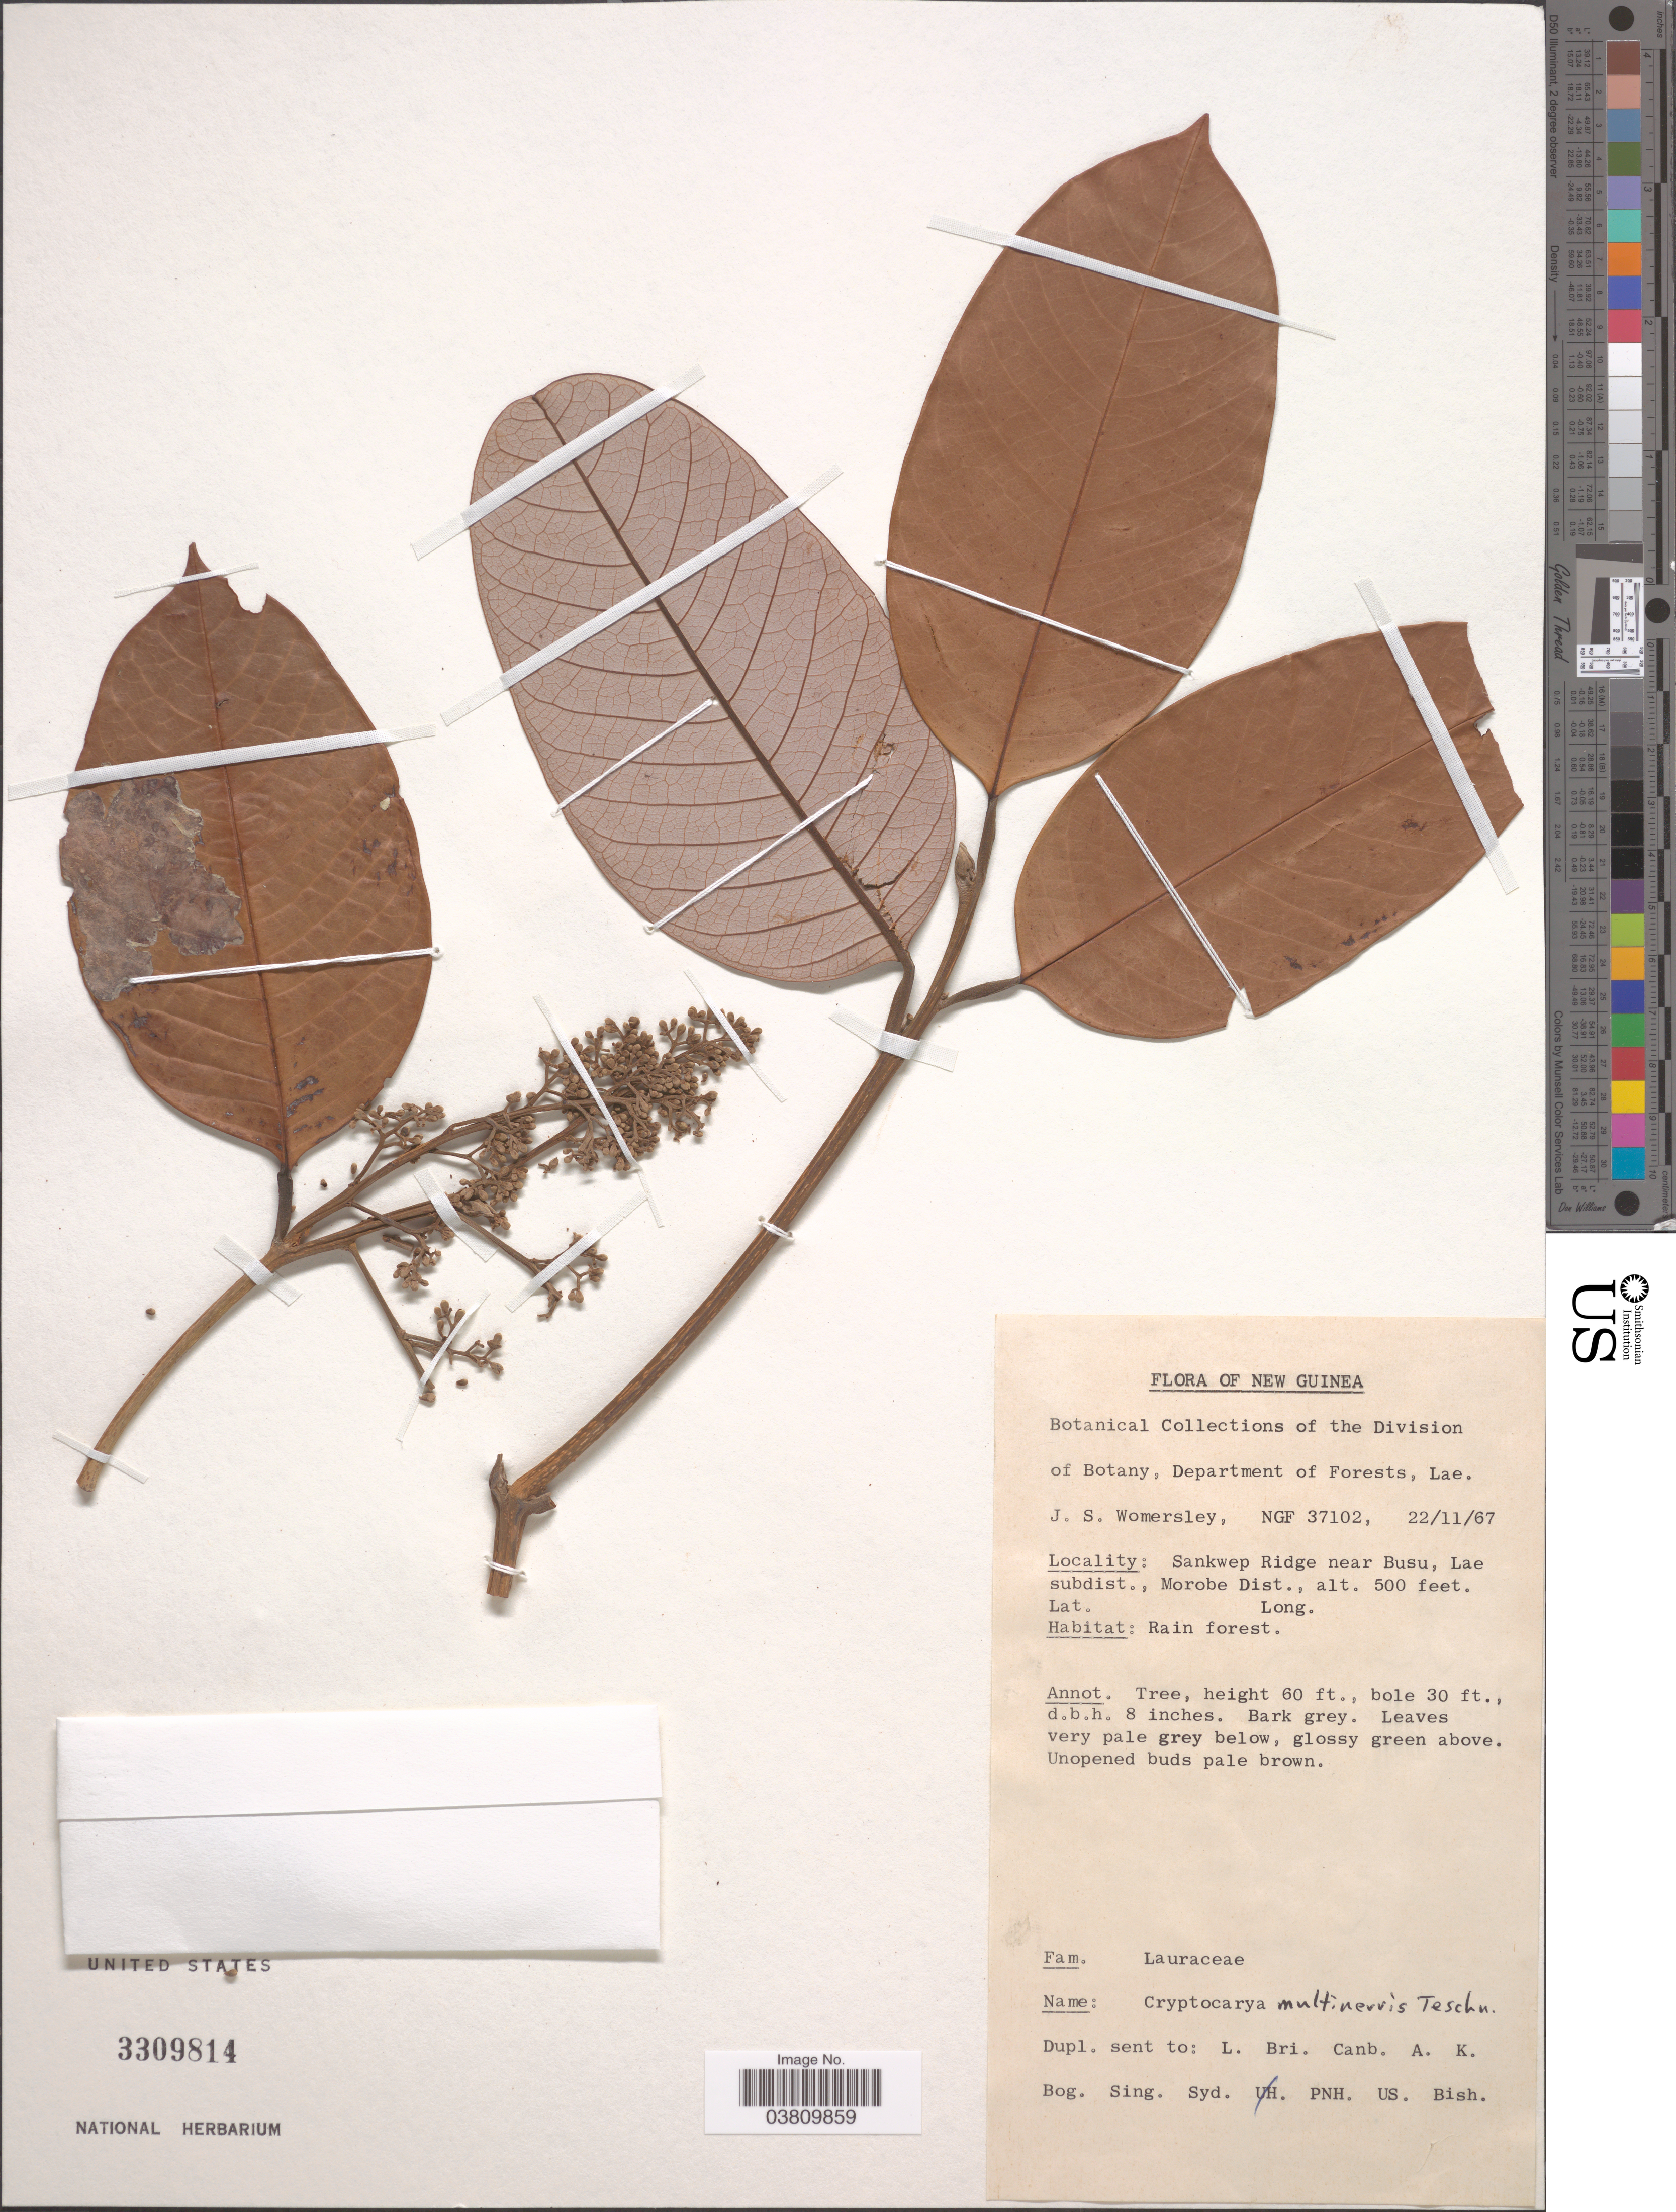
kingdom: Plantae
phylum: Tracheophyta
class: Magnoliopsida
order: Laurales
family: Lauraceae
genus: Cryptocarya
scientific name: Cryptocarya multinervis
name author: Teschner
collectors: J. S. Womersley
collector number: NGF 37102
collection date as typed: Transcribed d/m/y: 22/11/67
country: Papua New Guinea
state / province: Morobe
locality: New Guinea. Sankwep Ridge near Busu, Lae subdist., Morobe Dist.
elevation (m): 152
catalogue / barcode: US 3309814